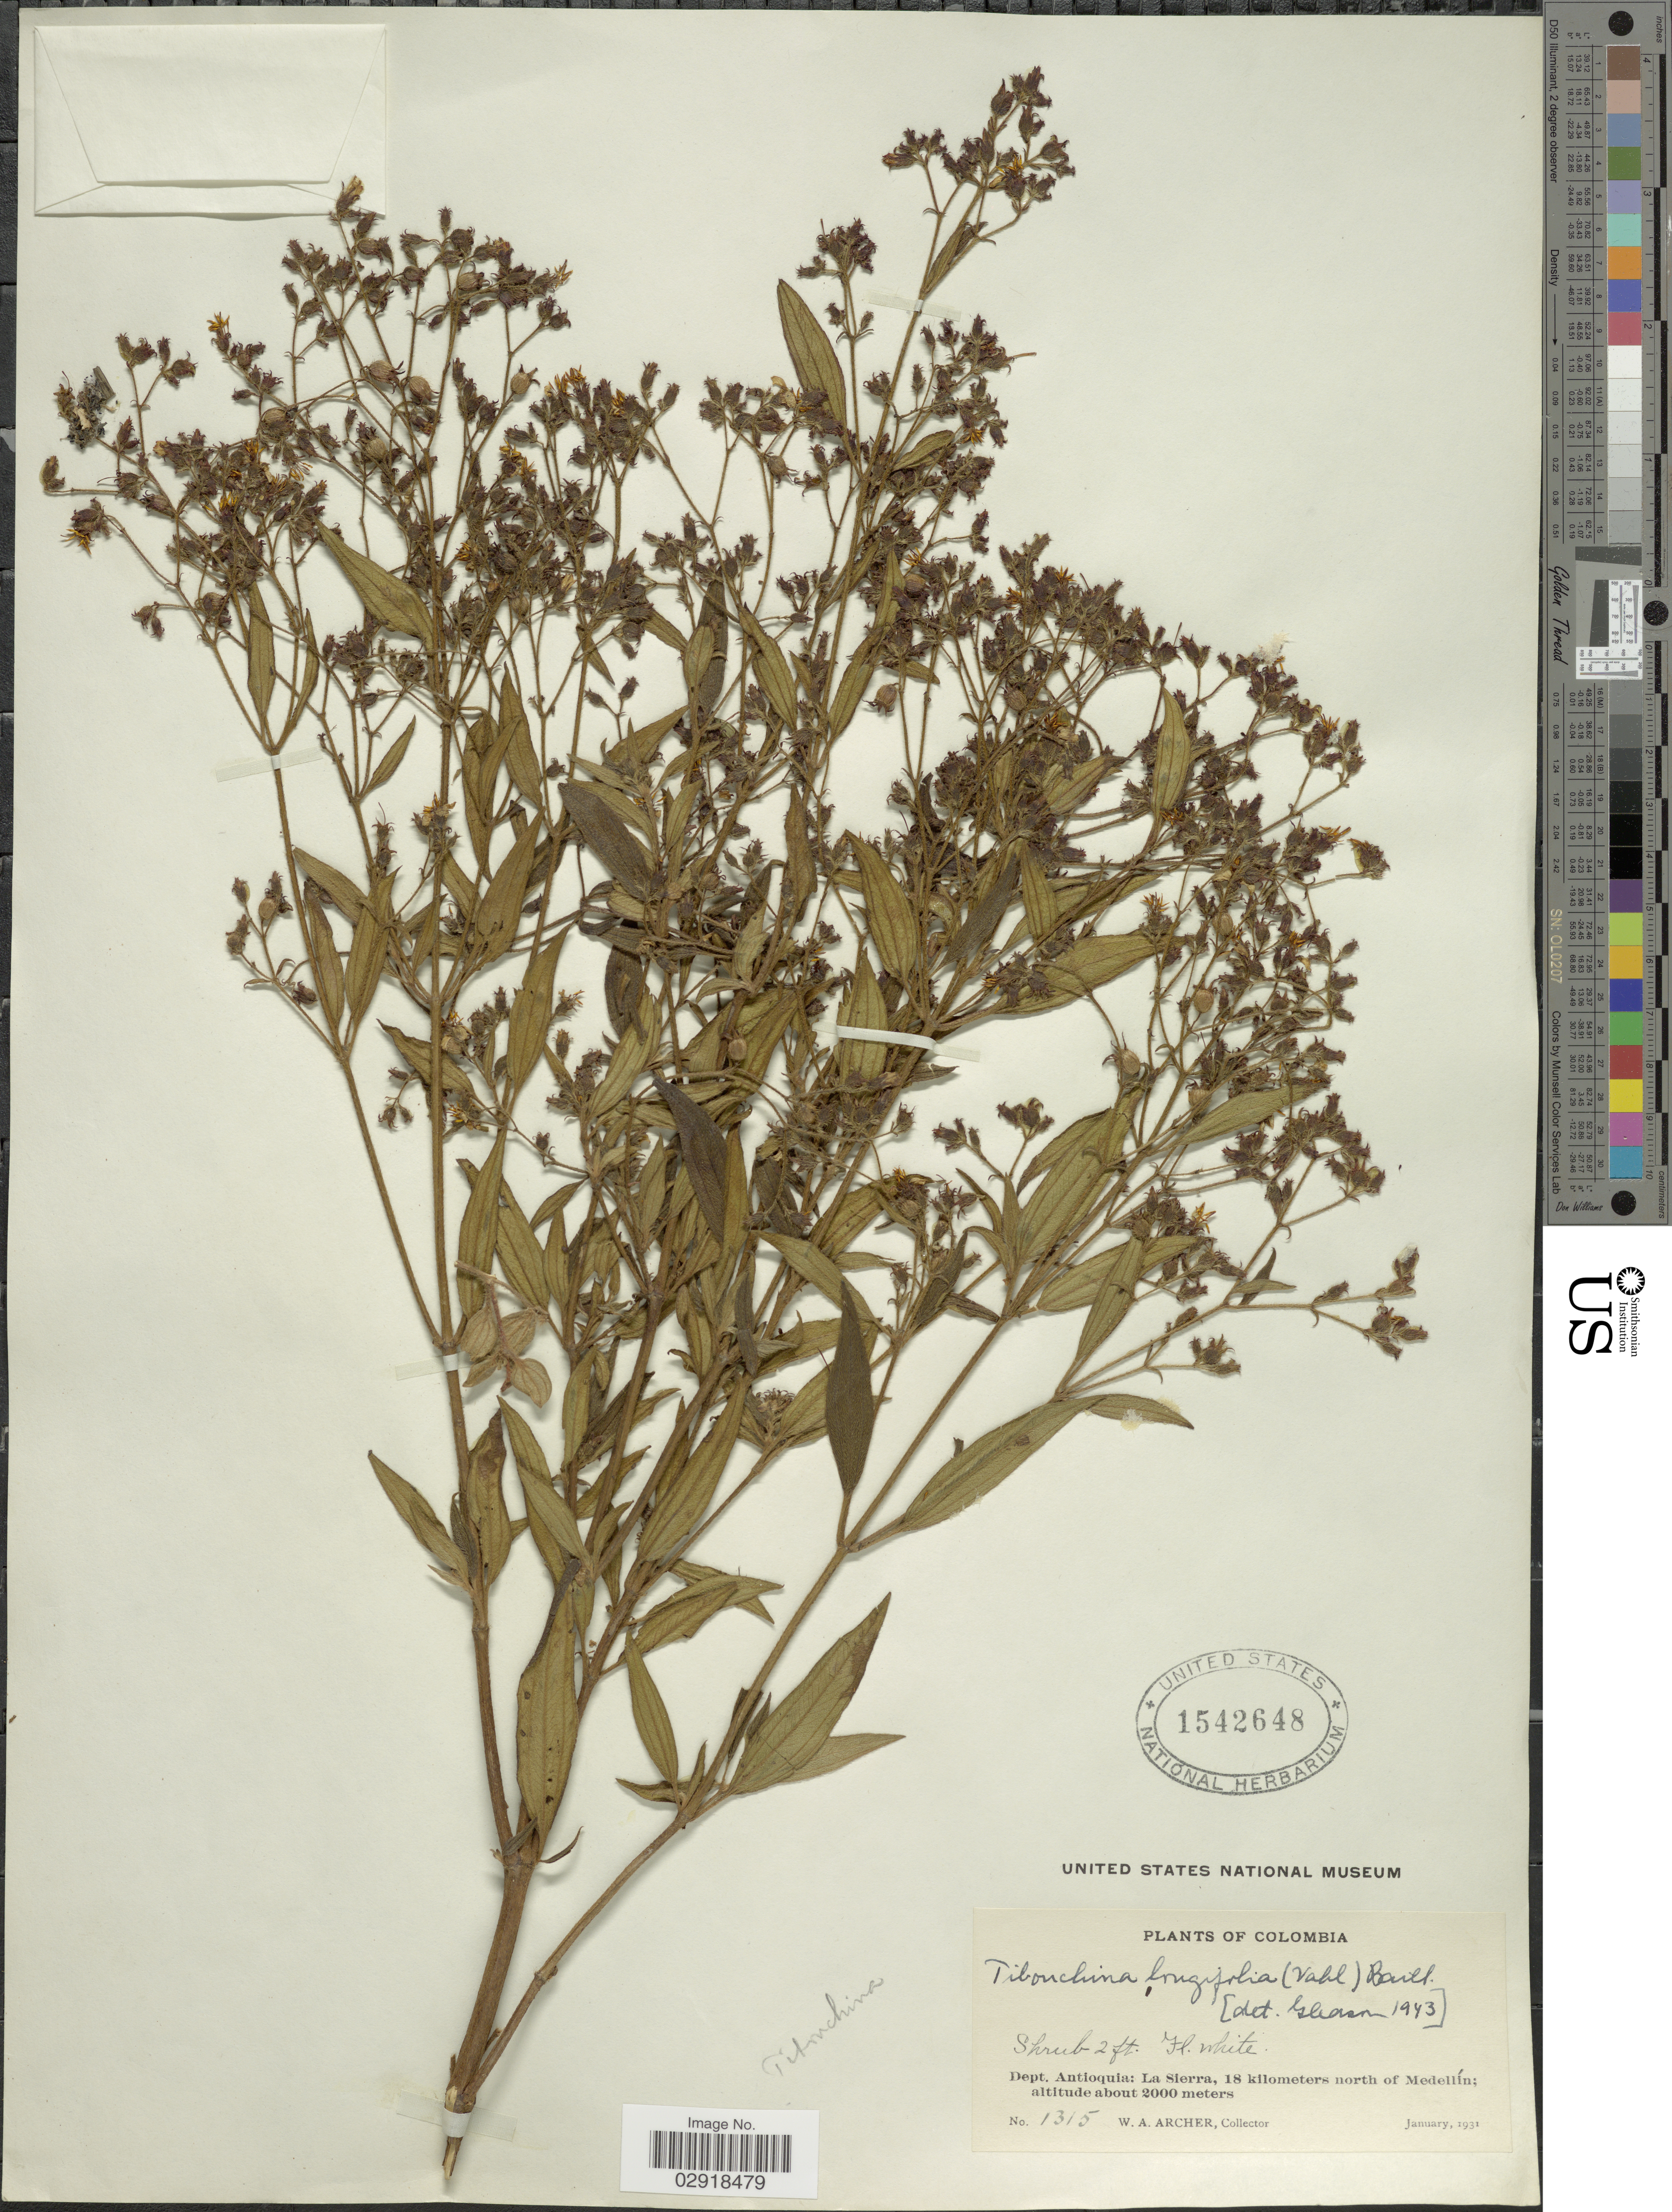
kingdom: Plantae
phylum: Tracheophyta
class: Magnoliopsida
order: Myrtales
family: Melastomataceae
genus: Chaetogastra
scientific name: Chaetogastra longifolia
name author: (Vahl) DC.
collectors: W. Archer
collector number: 1315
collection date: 1931-01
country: Colombia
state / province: Antioquia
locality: Dept. Antioquia, La Sierra, 18 kilometers north of Medellín.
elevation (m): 2000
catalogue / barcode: US 1542648